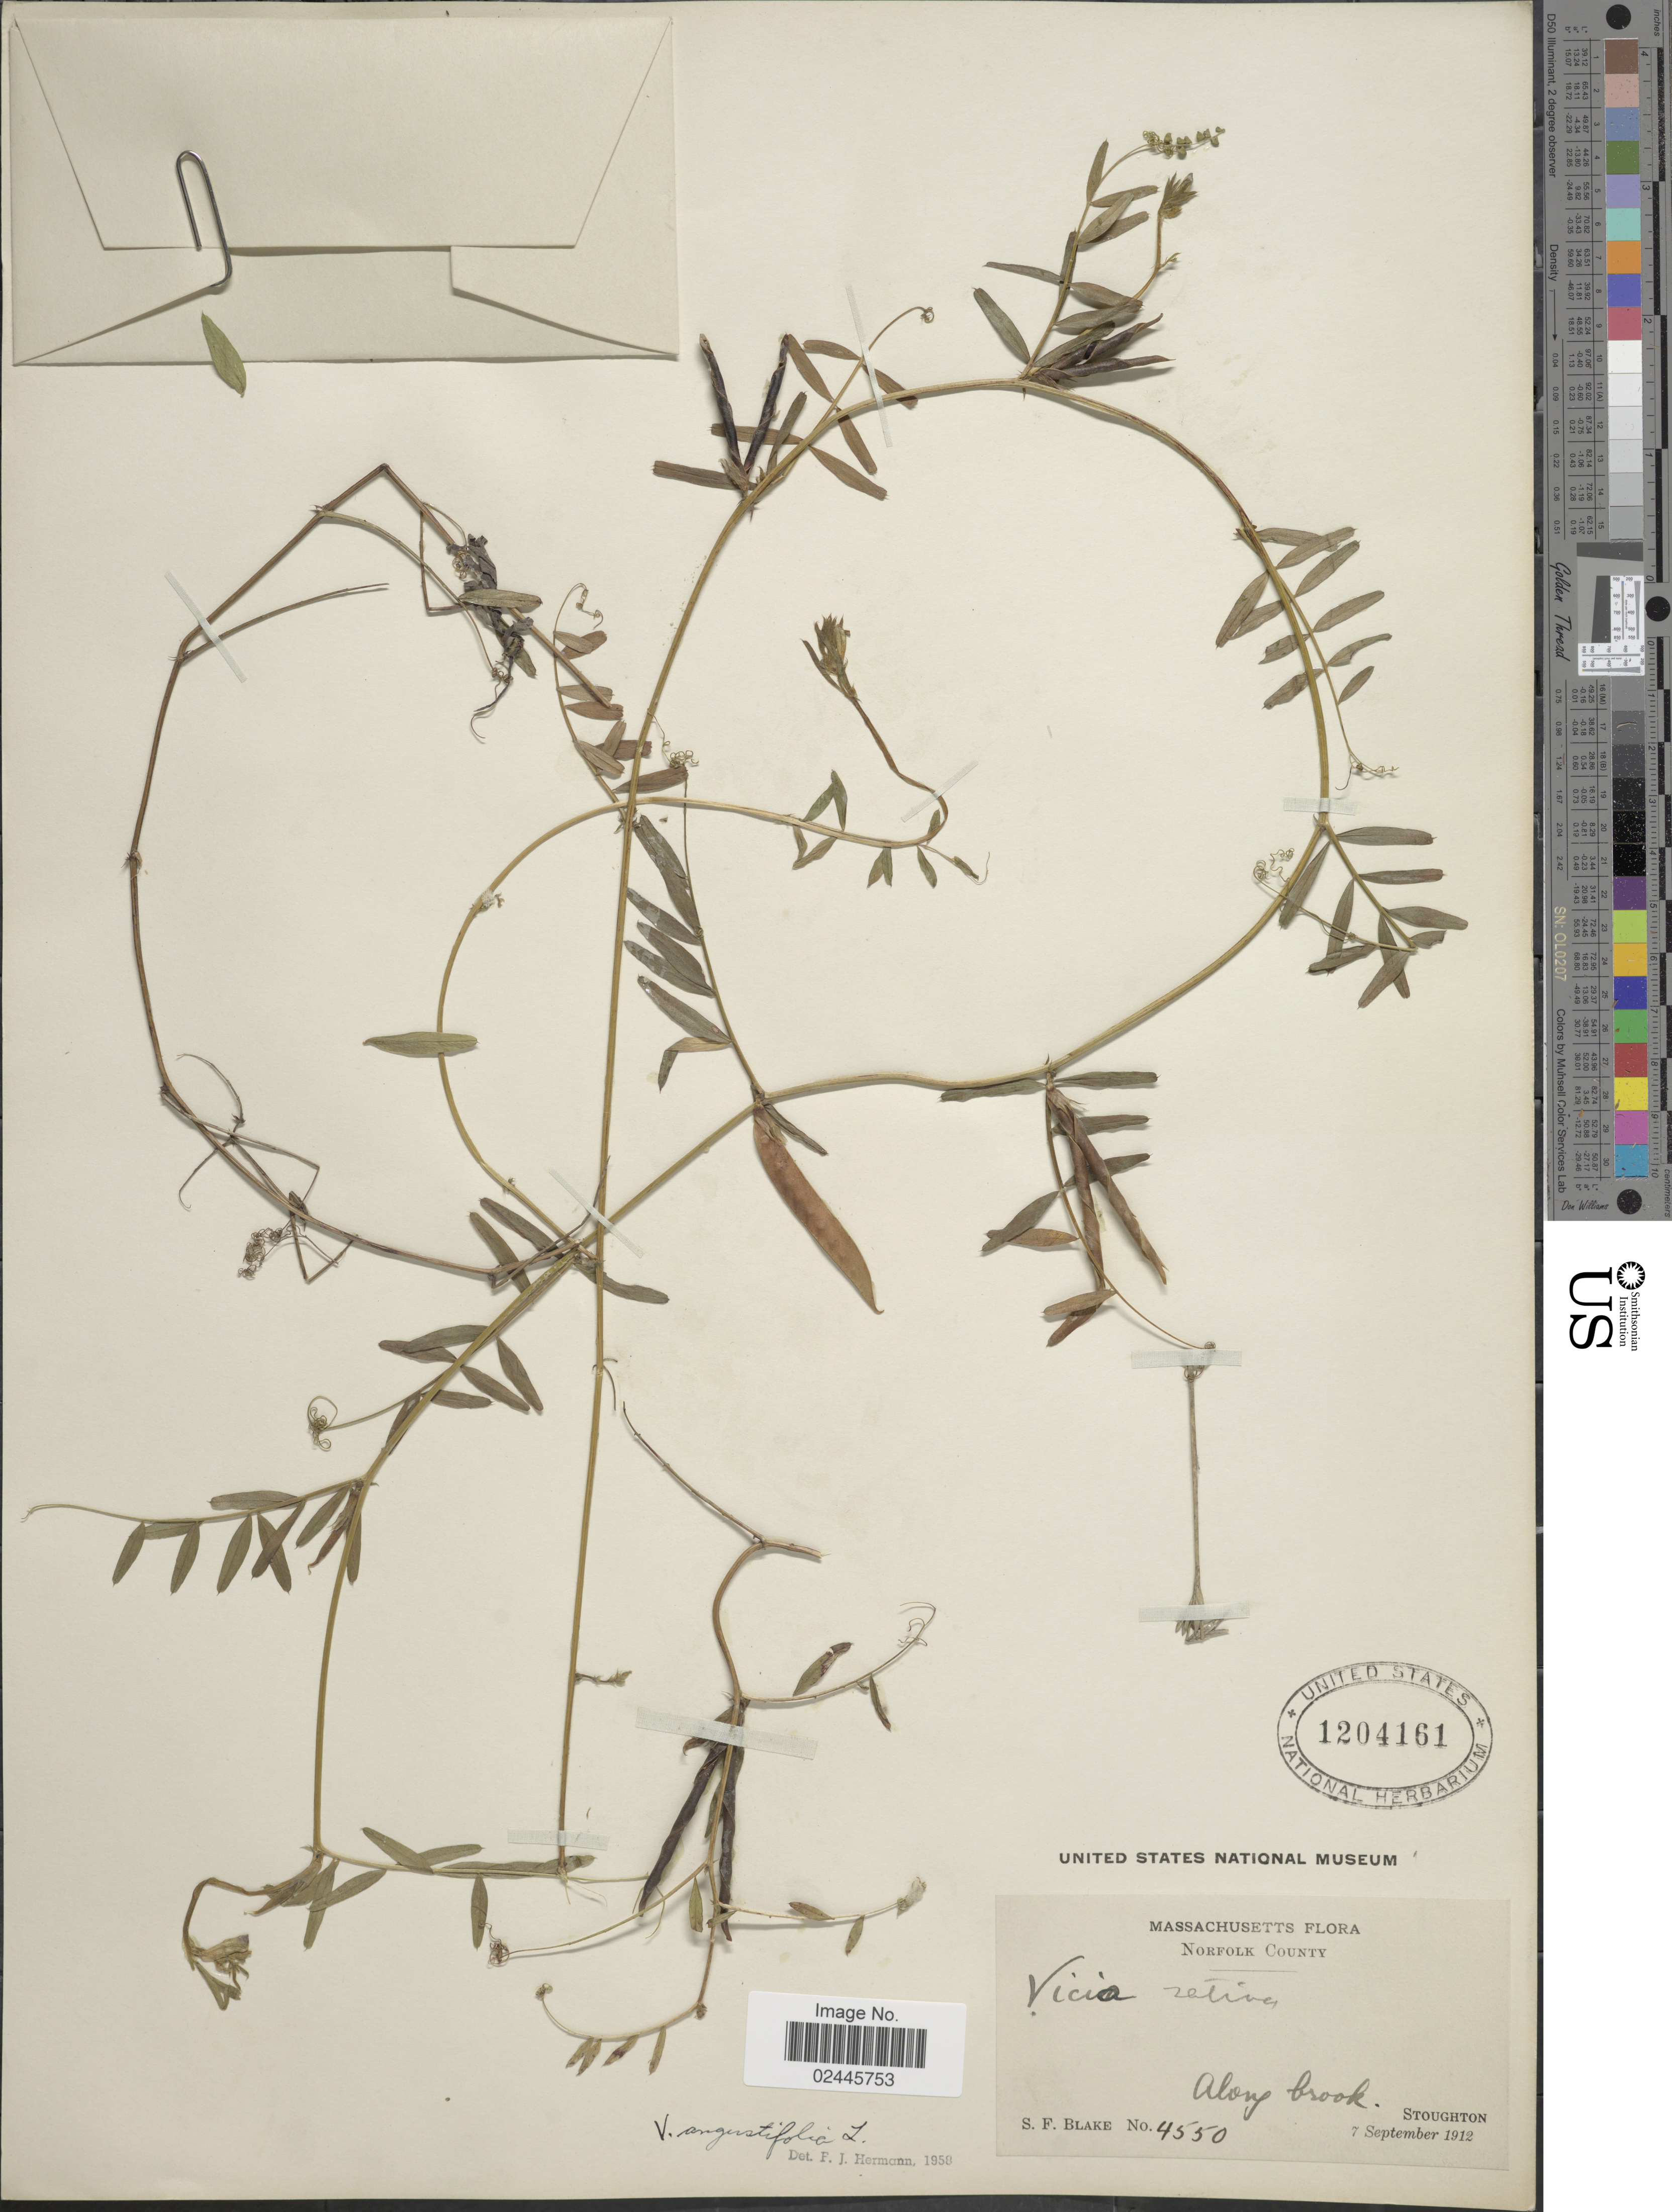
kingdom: Plantae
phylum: Tracheophyta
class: Magnoliopsida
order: Fabales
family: Fabaceae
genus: Vicia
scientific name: Vicia angustifolia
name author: L.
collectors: S. Blake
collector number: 4550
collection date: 1912-09-07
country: United States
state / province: Massachusetts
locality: Along brook, Stoughton.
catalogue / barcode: US 1204161